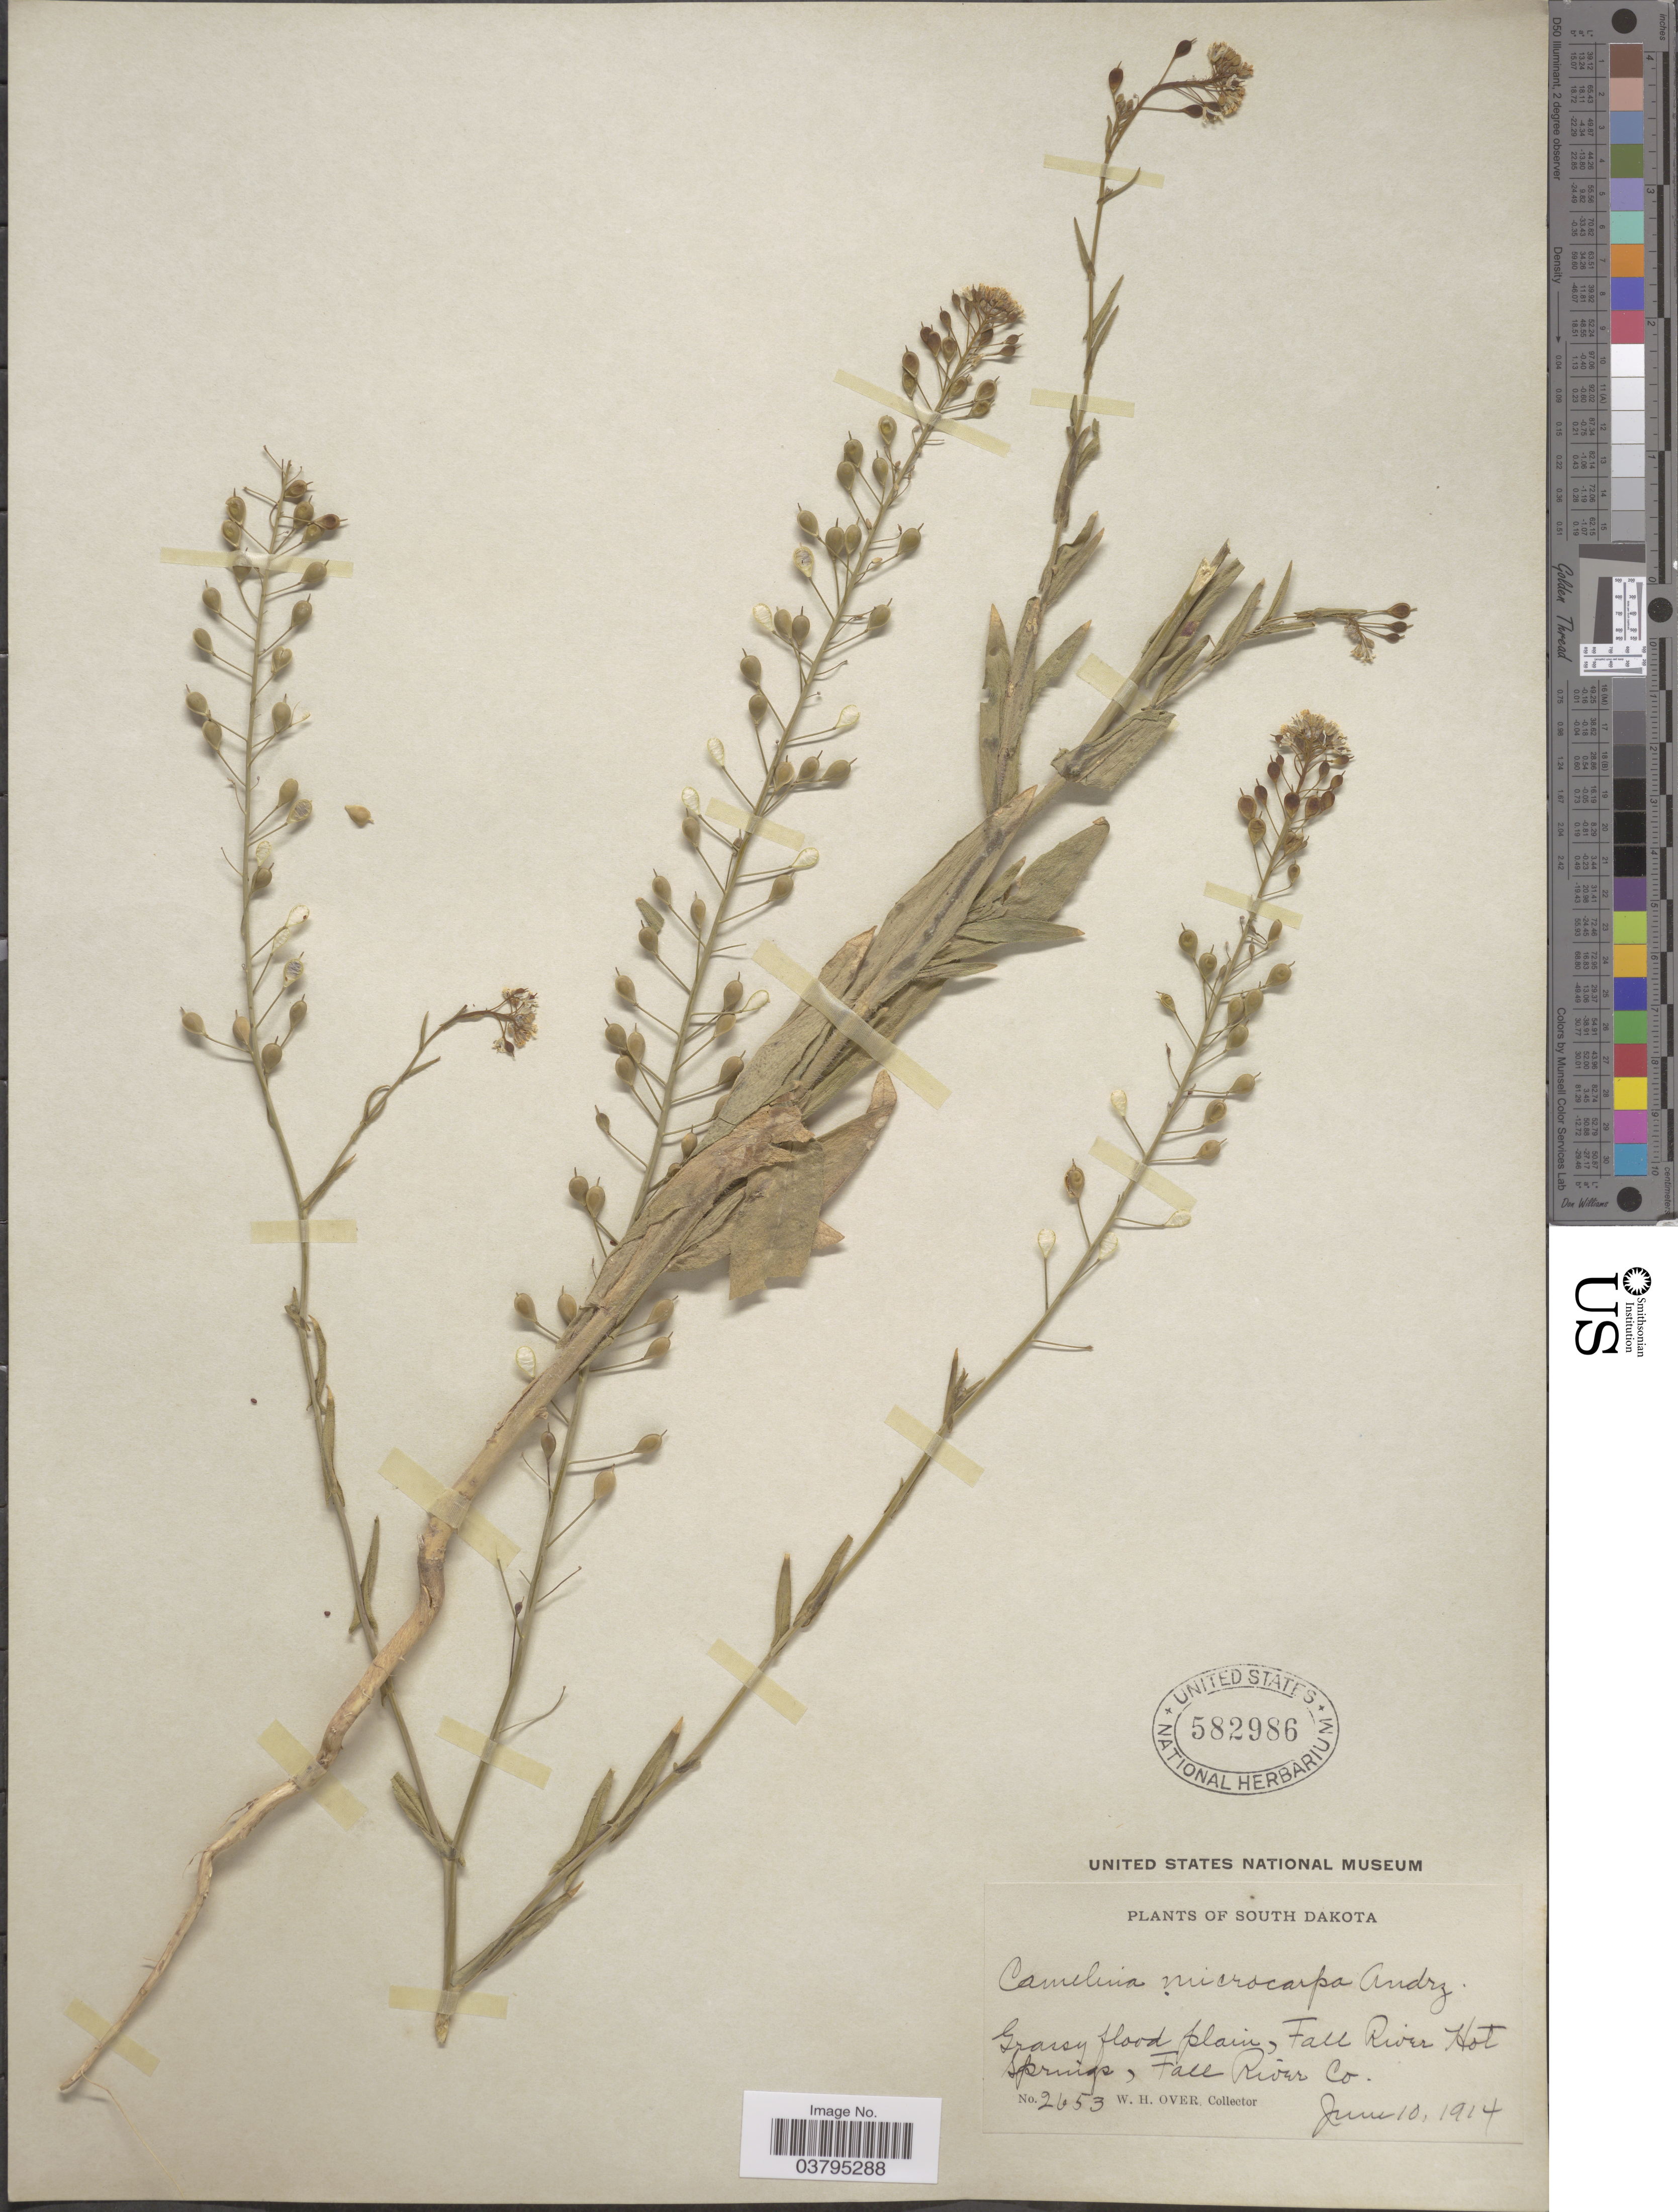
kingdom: Plantae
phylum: Tracheophyta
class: Magnoliopsida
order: Brassicales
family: Brassicaceae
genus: Camelina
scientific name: Camelina microcarpa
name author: DC.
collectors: W. Over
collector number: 2653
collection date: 1914-06-10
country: United States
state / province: South Dakota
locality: Grassy flood plain, Fall River Hot Springs, Fall River Co.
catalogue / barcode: US 582986